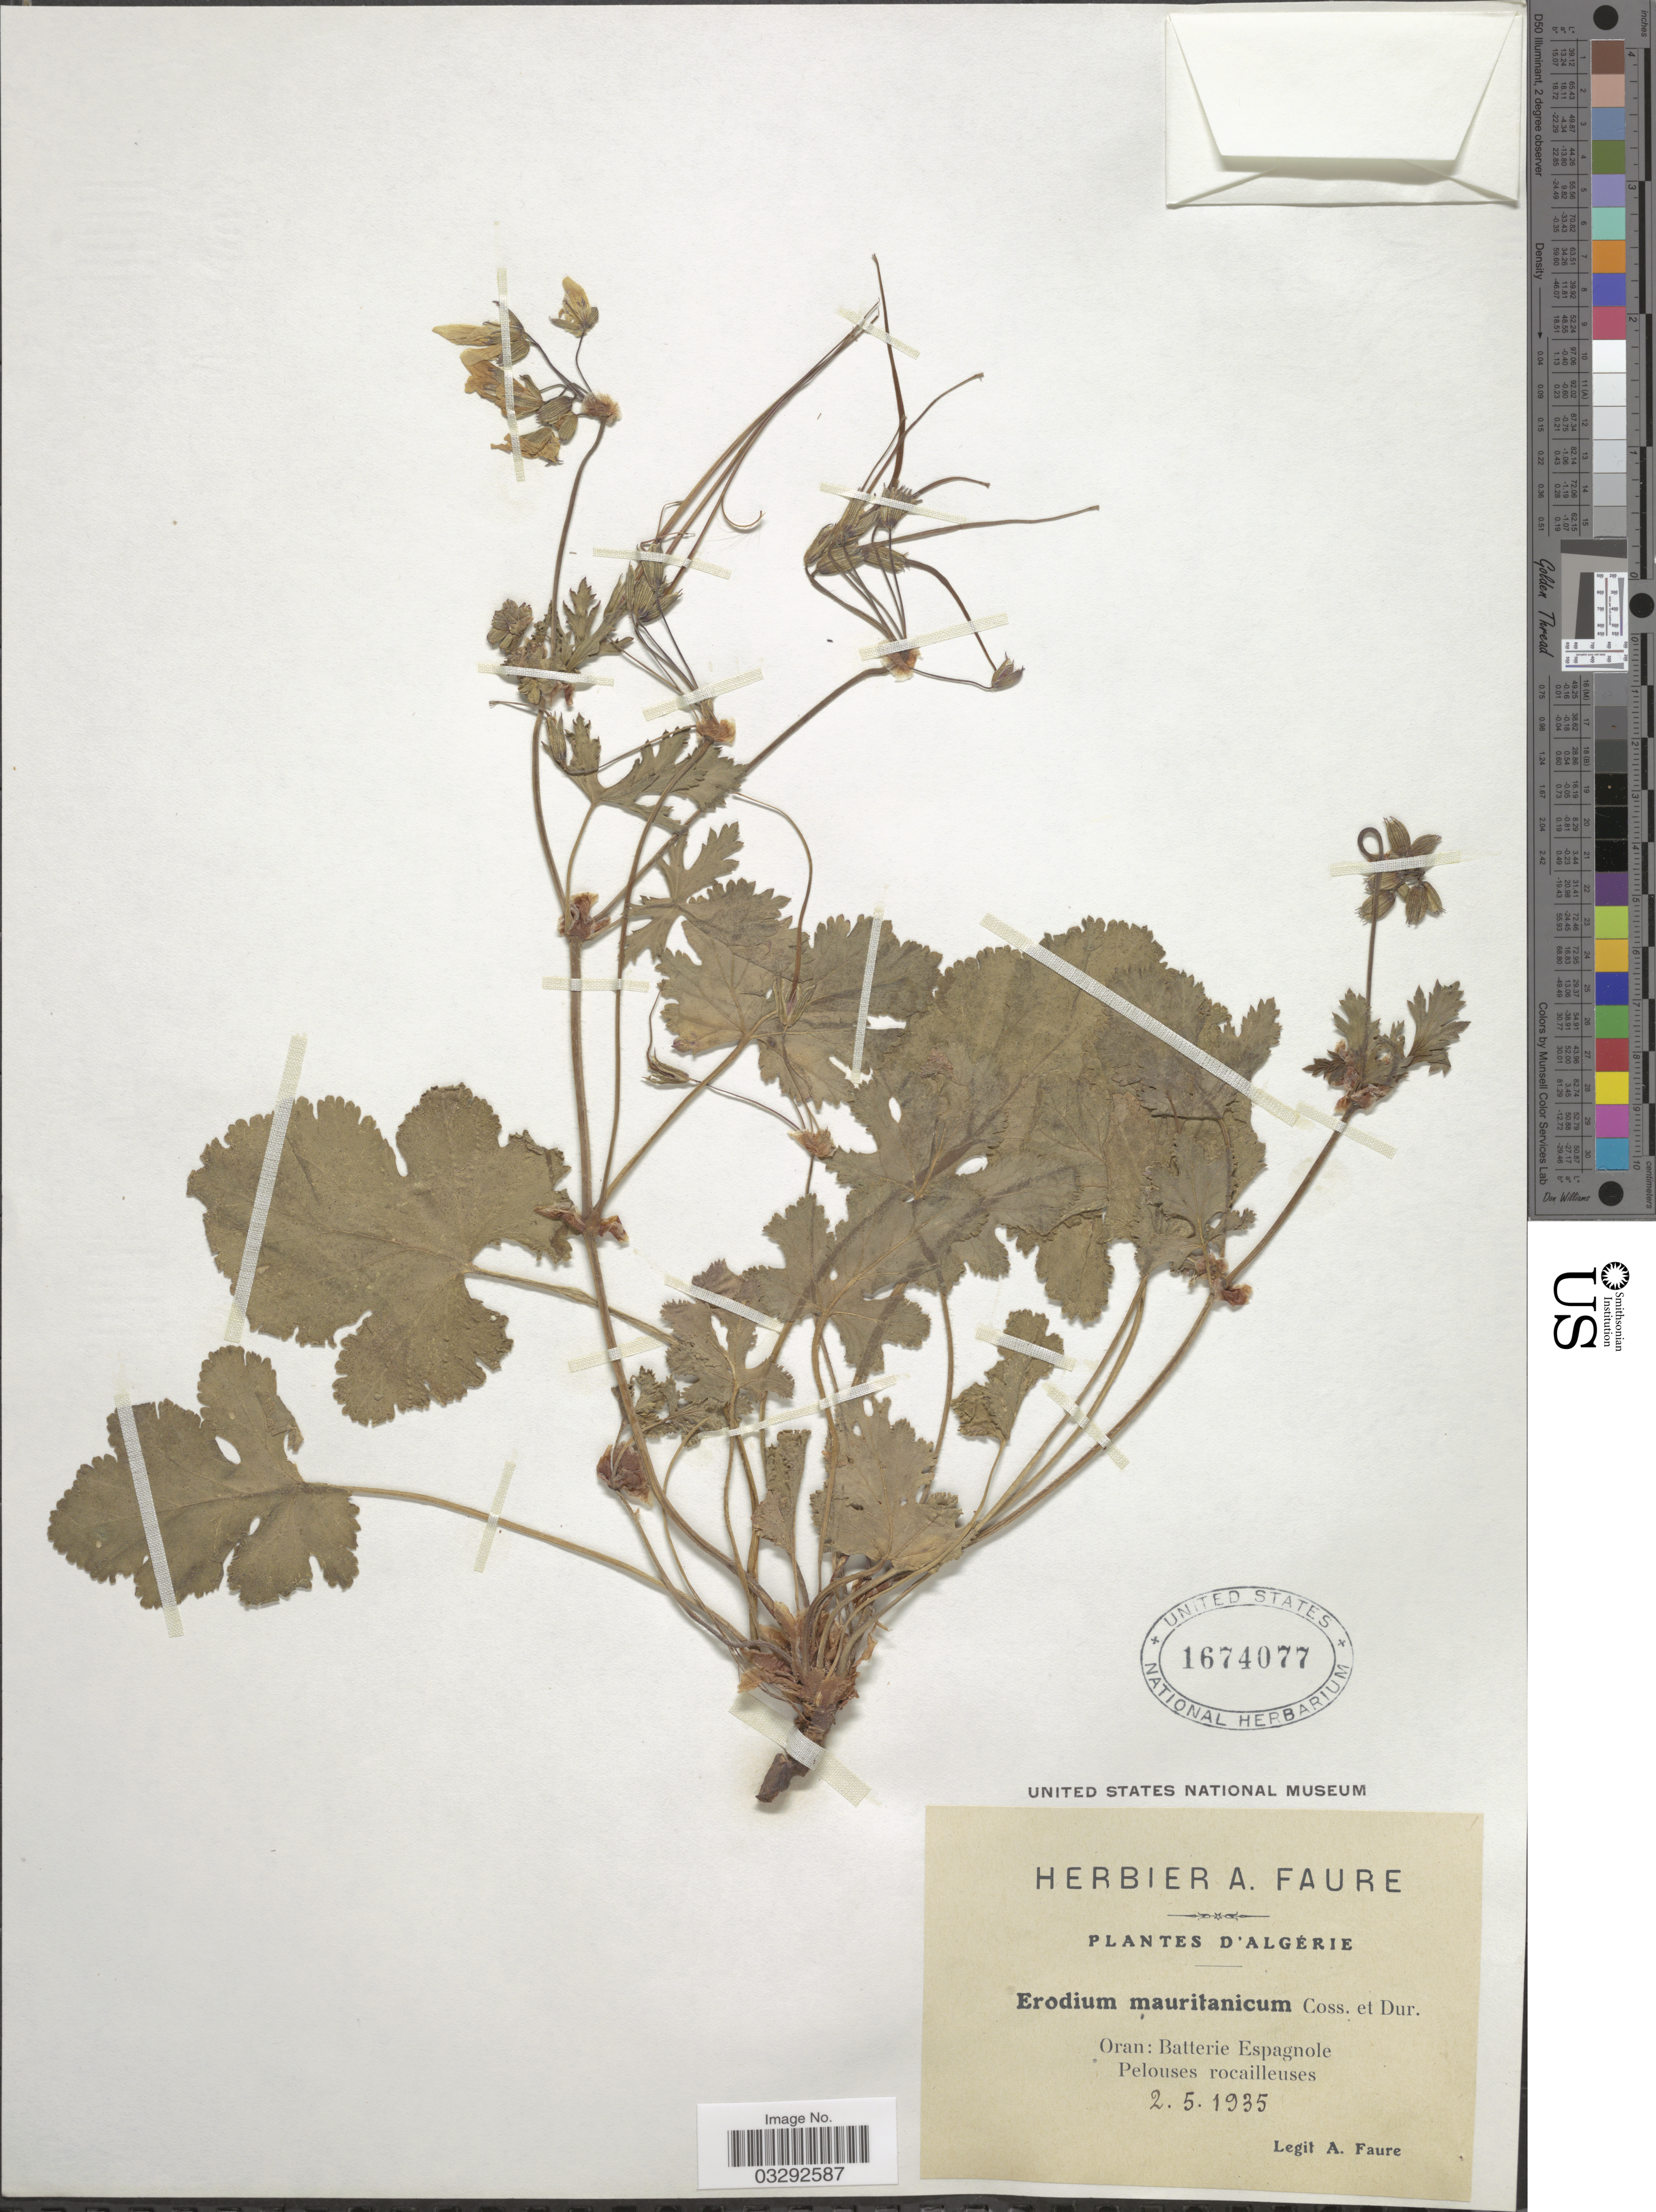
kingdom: Plantae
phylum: Tracheophyta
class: Magnoliopsida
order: Geraniales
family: Geraniaceae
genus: Erodium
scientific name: Erodium mauritanicum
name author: Coss. & Durieu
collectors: A. Faure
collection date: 1935-05-02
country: Algeria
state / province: Oran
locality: Batterie Espagnole. Pelouses rocailleuses.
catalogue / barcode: US 1674077